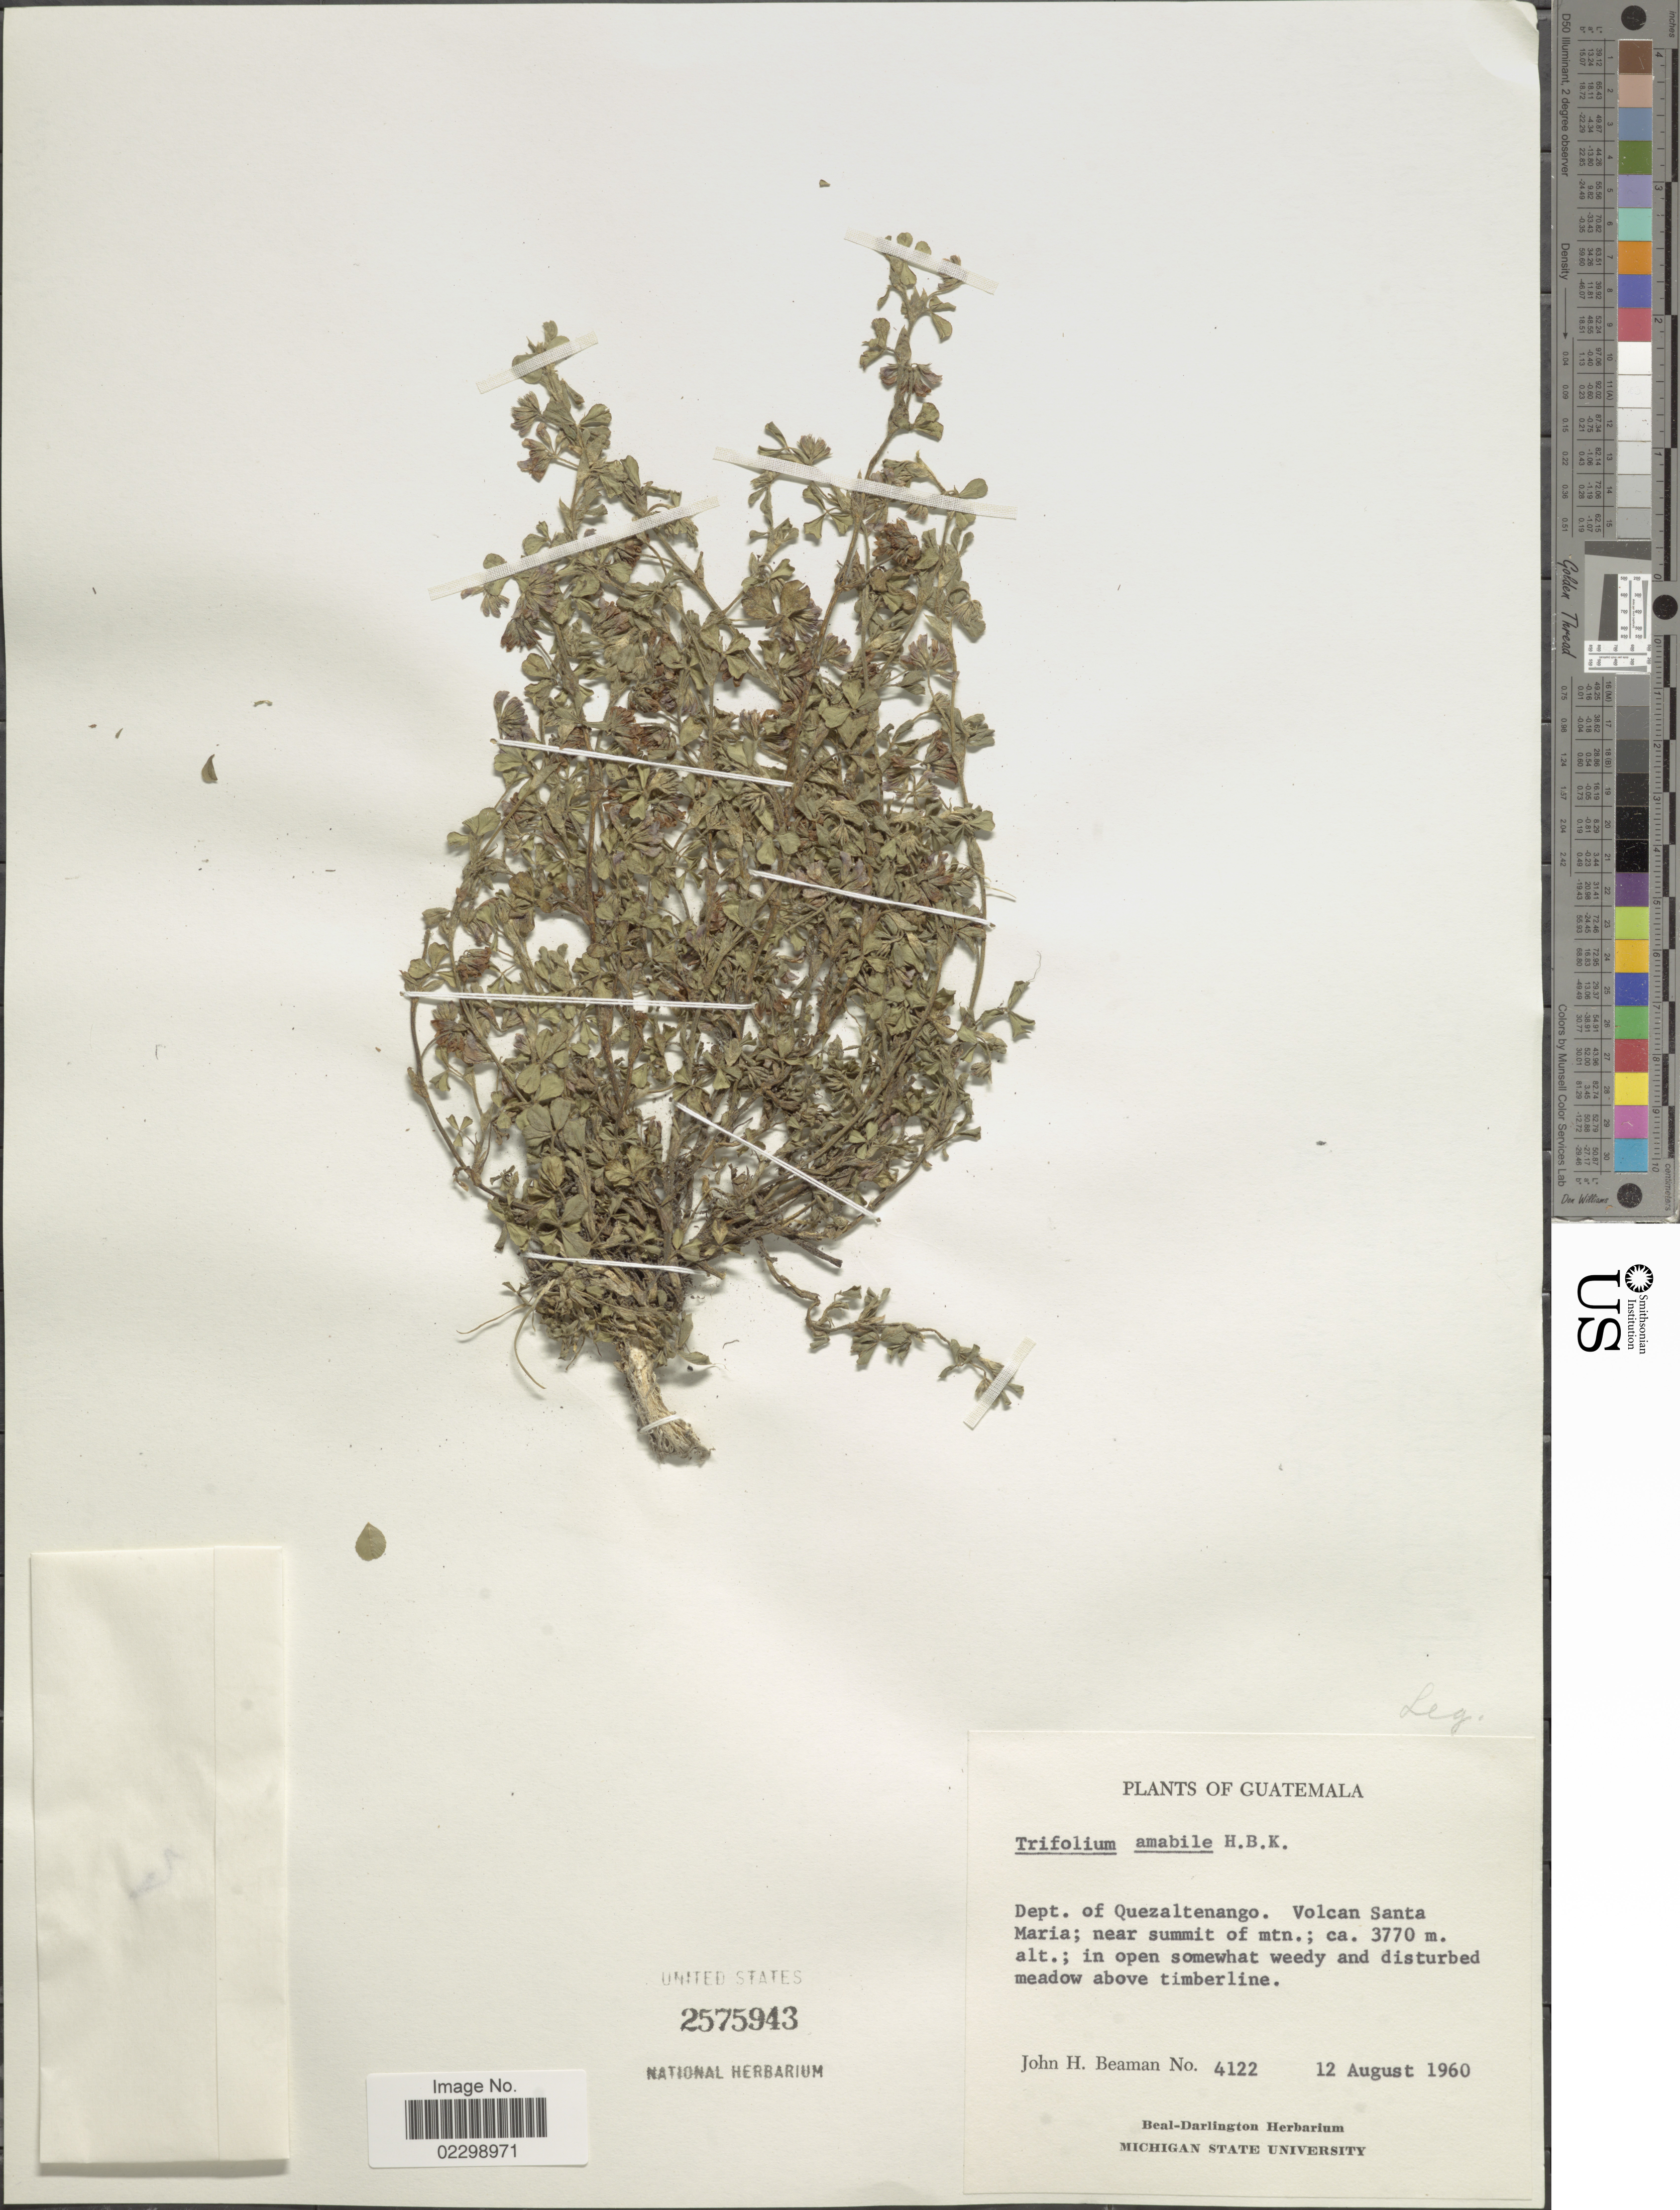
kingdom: Plantae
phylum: Tracheophyta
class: Magnoliopsida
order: Fabales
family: Fabaceae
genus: Trifolium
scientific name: Trifolium amabile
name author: Kunth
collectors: J. H. Beaman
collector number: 4122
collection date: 1960-08-12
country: Guatemala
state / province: Quetzaltenango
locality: Volcan Santa Maria; near summit of mts., in open somewhat weedy and disturbed meadow above timerline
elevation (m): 3770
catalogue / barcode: US 2575943